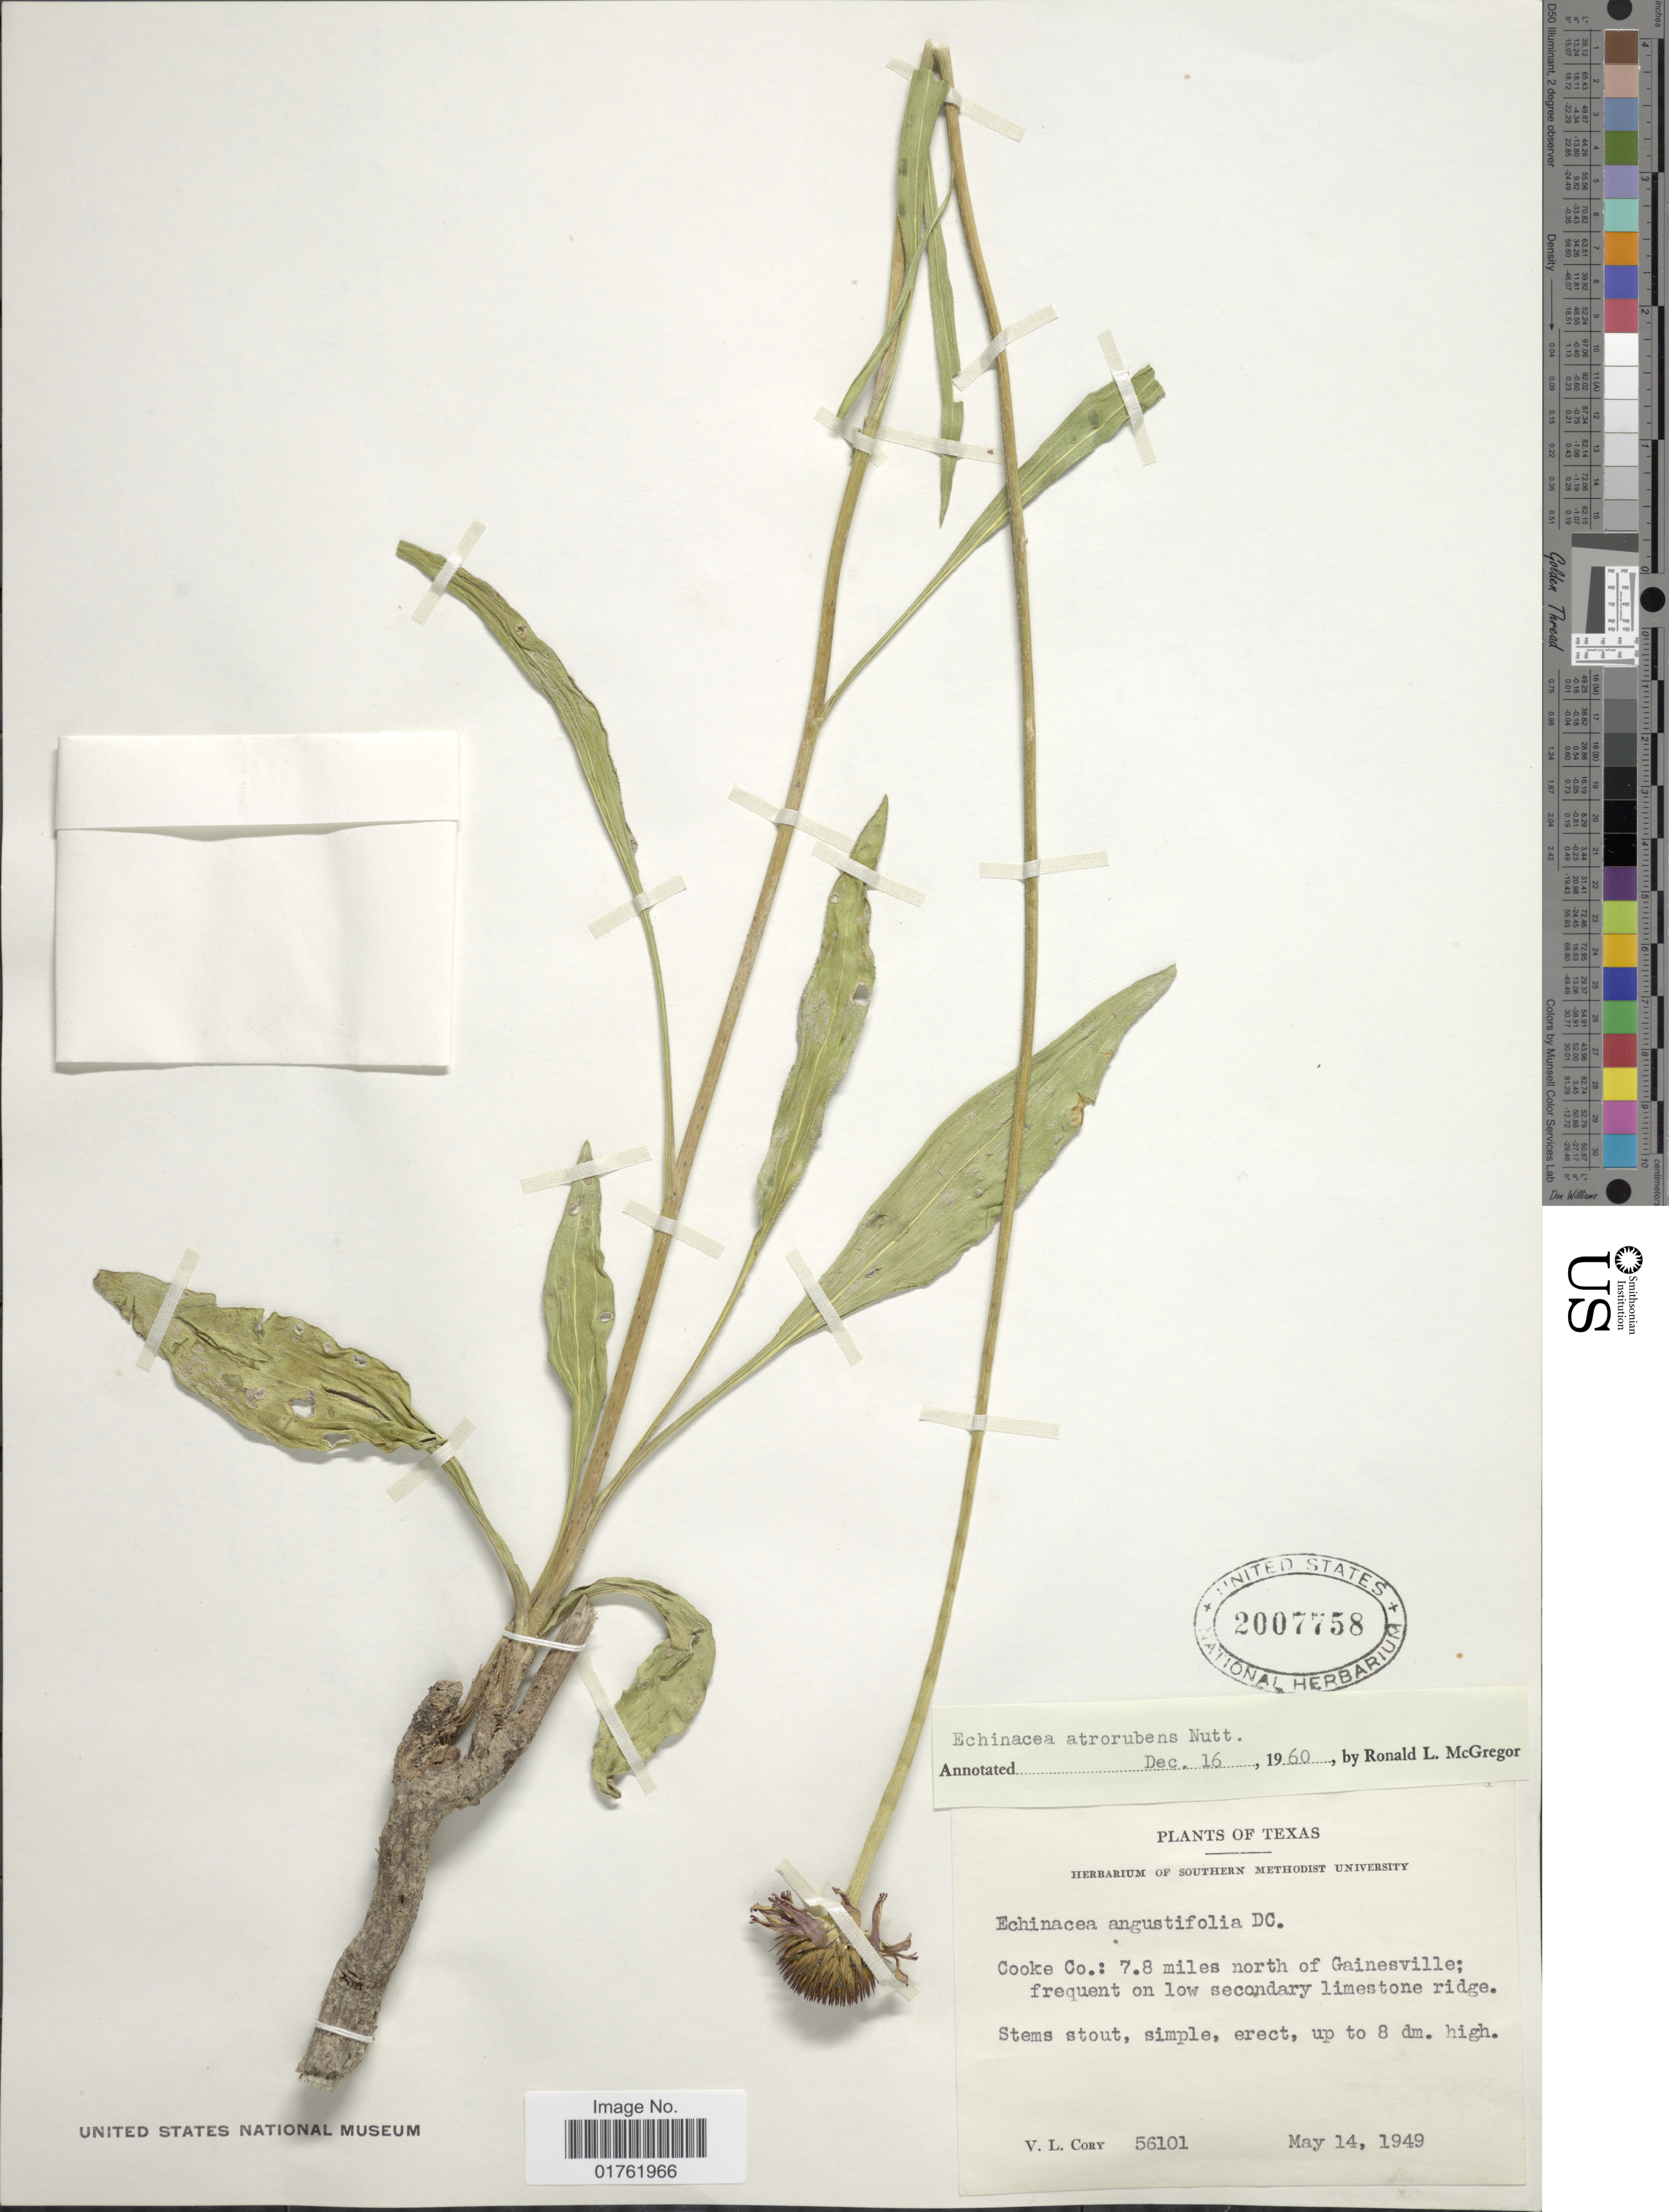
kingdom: Plantae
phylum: Tracheophyta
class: Magnoliopsida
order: Asterales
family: Asteraceae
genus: Echinacea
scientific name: Echinacea atrorubens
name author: (Nutt.) Nutt.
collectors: V. Cory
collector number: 56101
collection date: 1949-05-14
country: United States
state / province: Texas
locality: Cooke Co.: 7.8 miles north of Gainesville; frequent on low secondary limestone ridge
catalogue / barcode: US 2007758